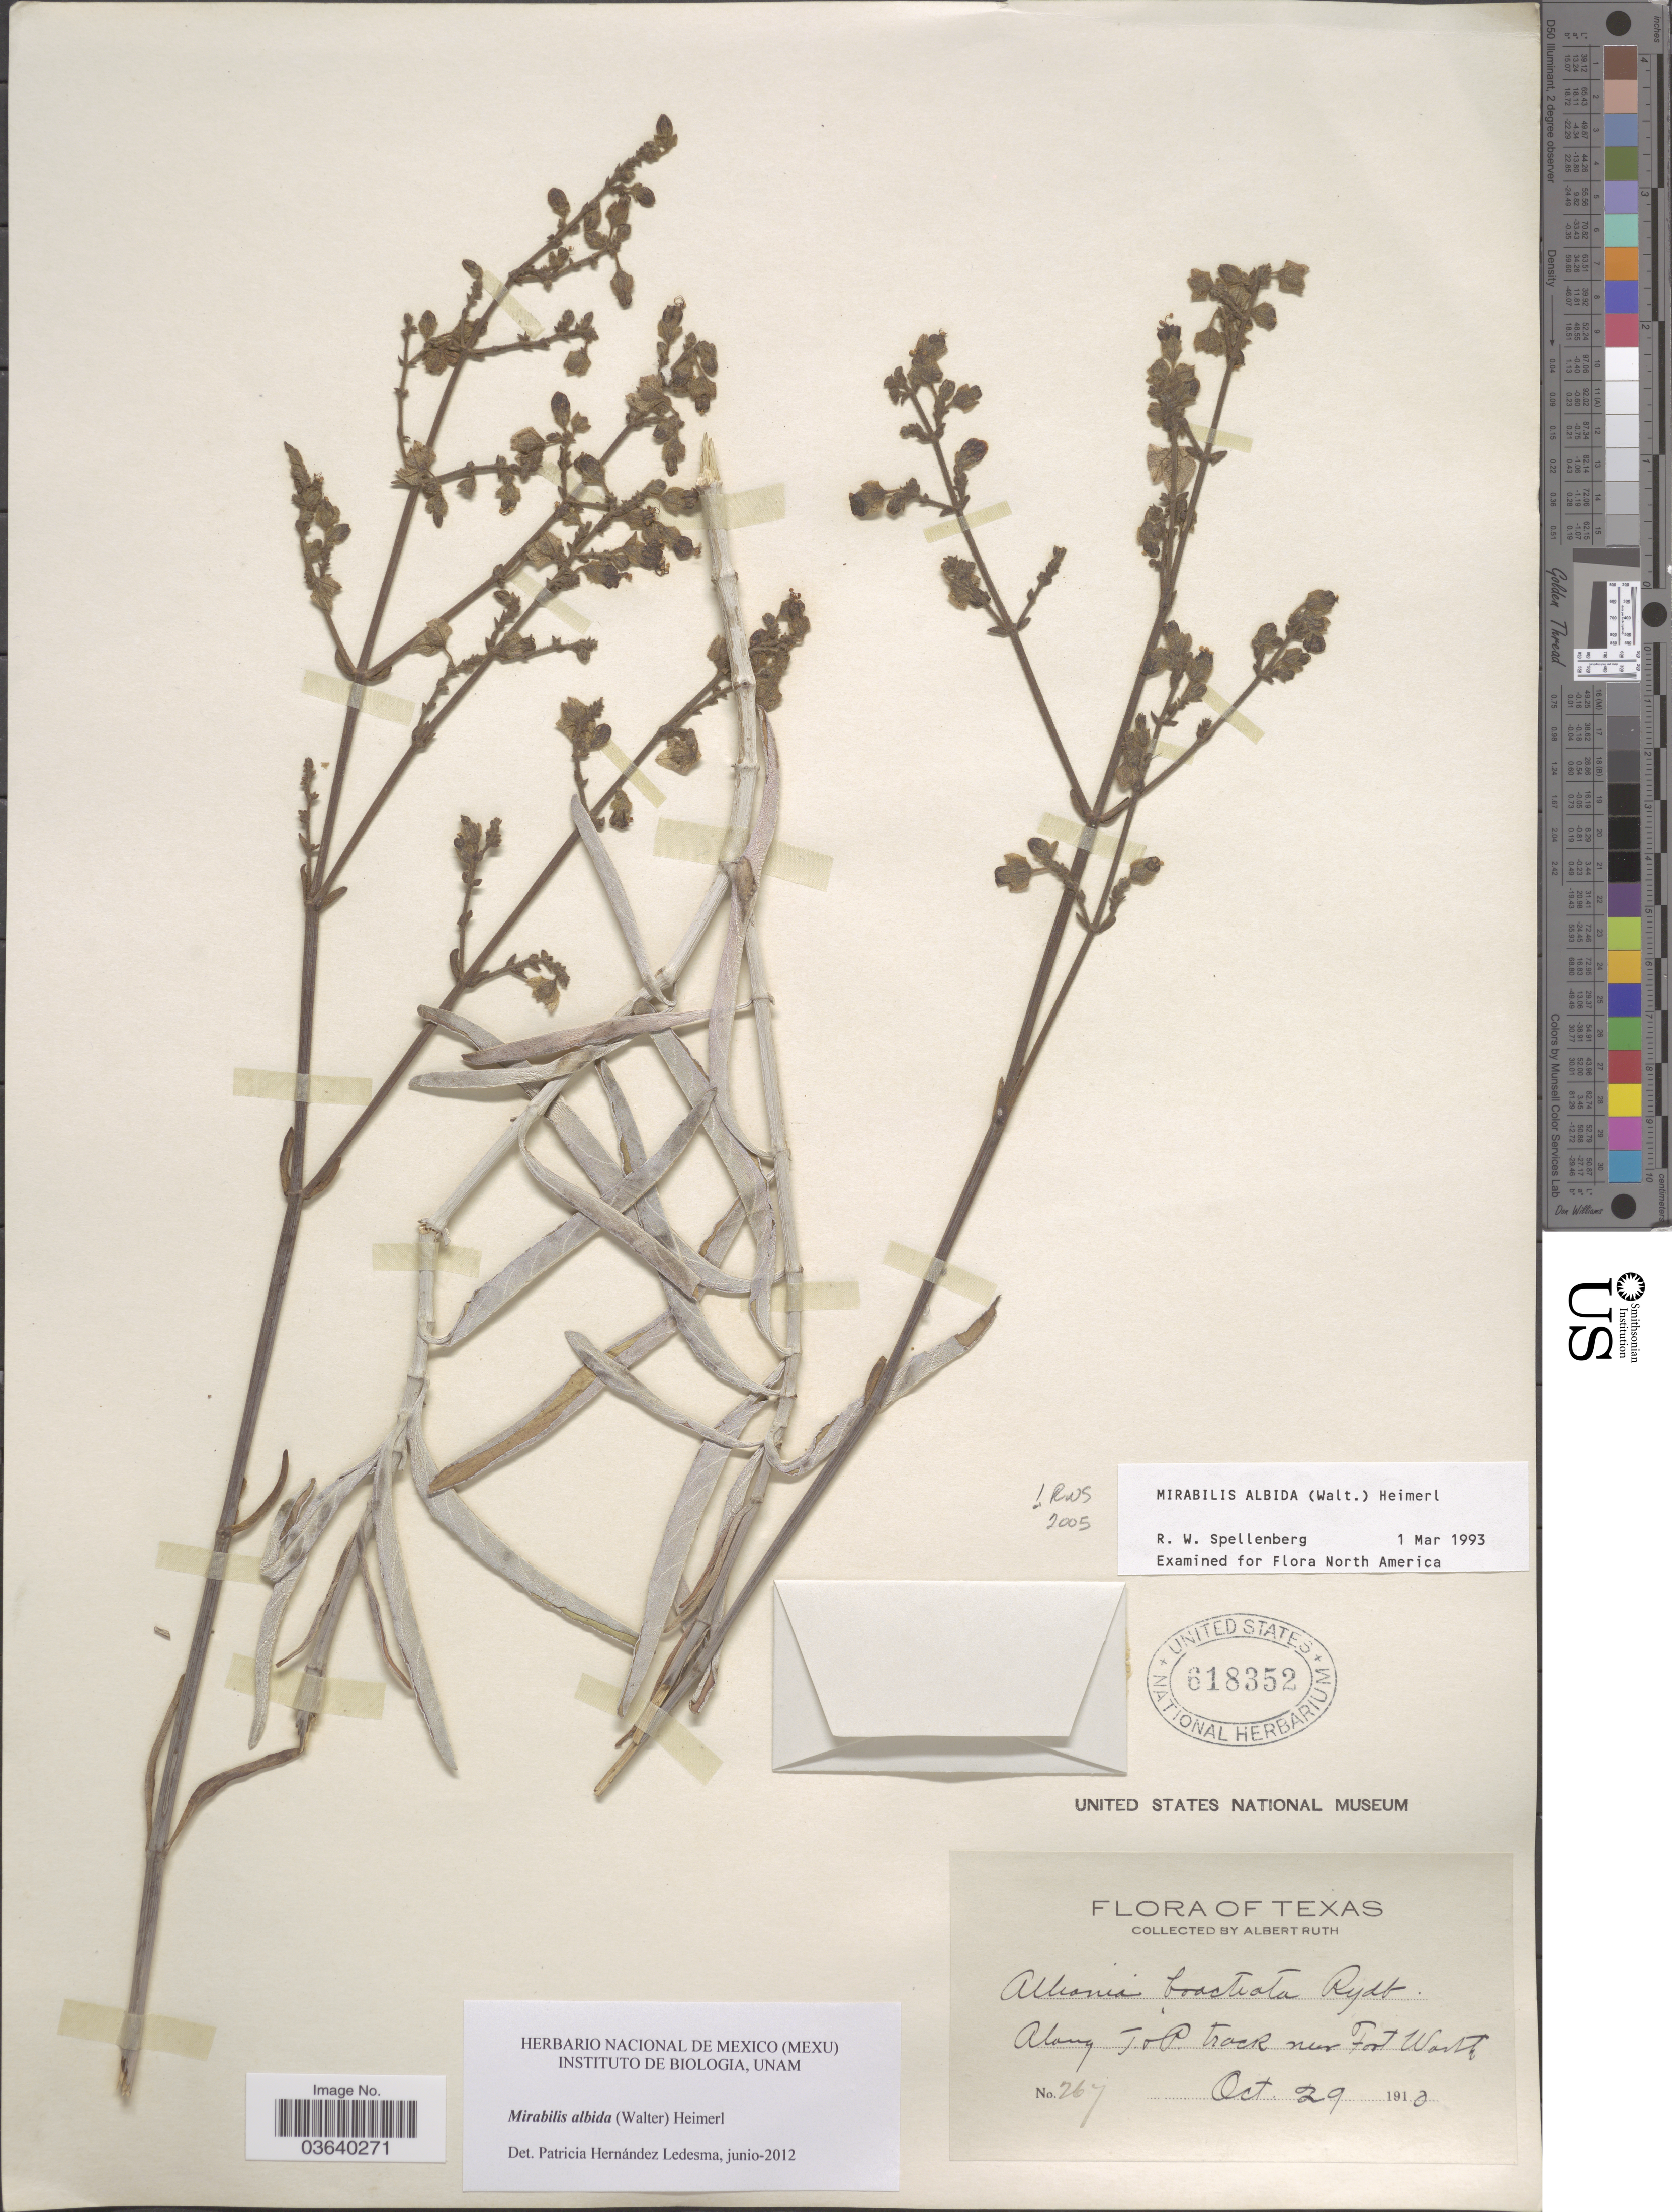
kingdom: Plantae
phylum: Tracheophyta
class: Magnoliopsida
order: Caryophyllales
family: Nyctaginaceae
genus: Mirabilis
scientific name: Mirabilis albida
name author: (Walter) Heimerl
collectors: A. Ruth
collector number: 267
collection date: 1910-10-29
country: United States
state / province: Texas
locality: Along T & P track near Fort Worth.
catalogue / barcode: US 618352